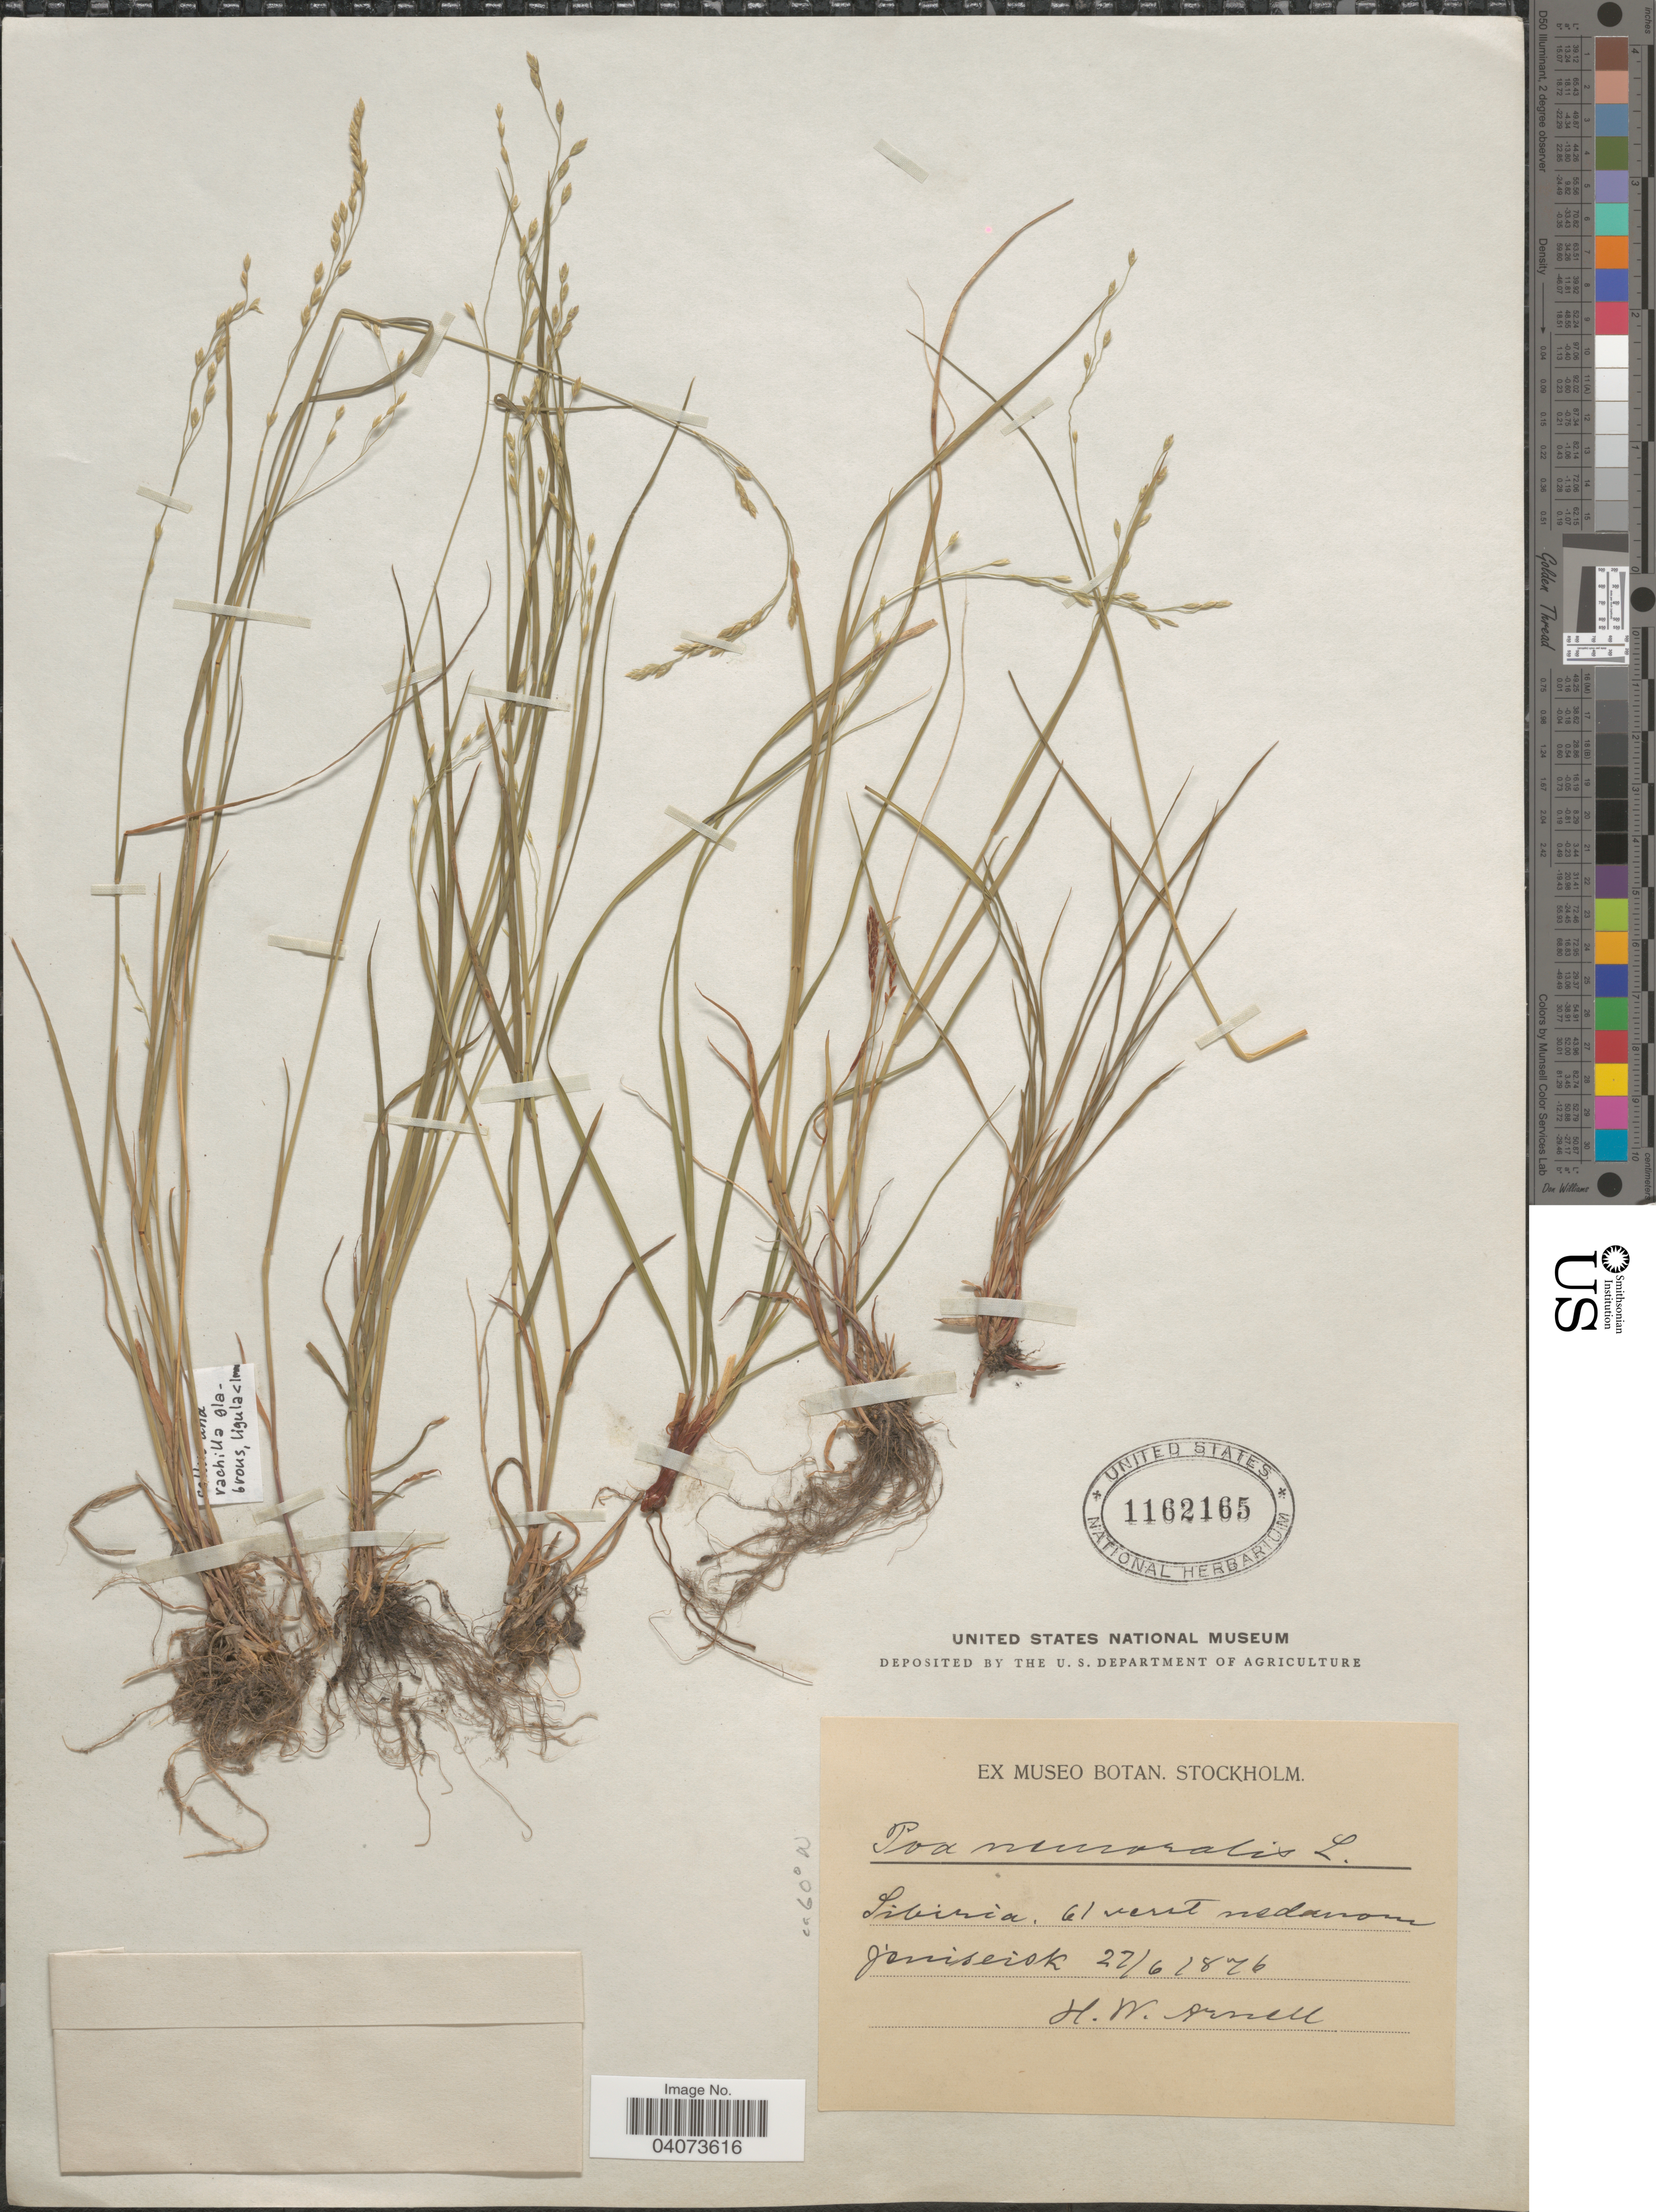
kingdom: Plantae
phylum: Tracheophyta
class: Liliopsida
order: Poales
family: Poaceae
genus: Poa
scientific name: Poa nemoralis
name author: L.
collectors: H. W. Arnell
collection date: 1876-06-27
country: Russian Federation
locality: Sibiria, 61 verst nedernom Jeniseisk.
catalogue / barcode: US 1162165